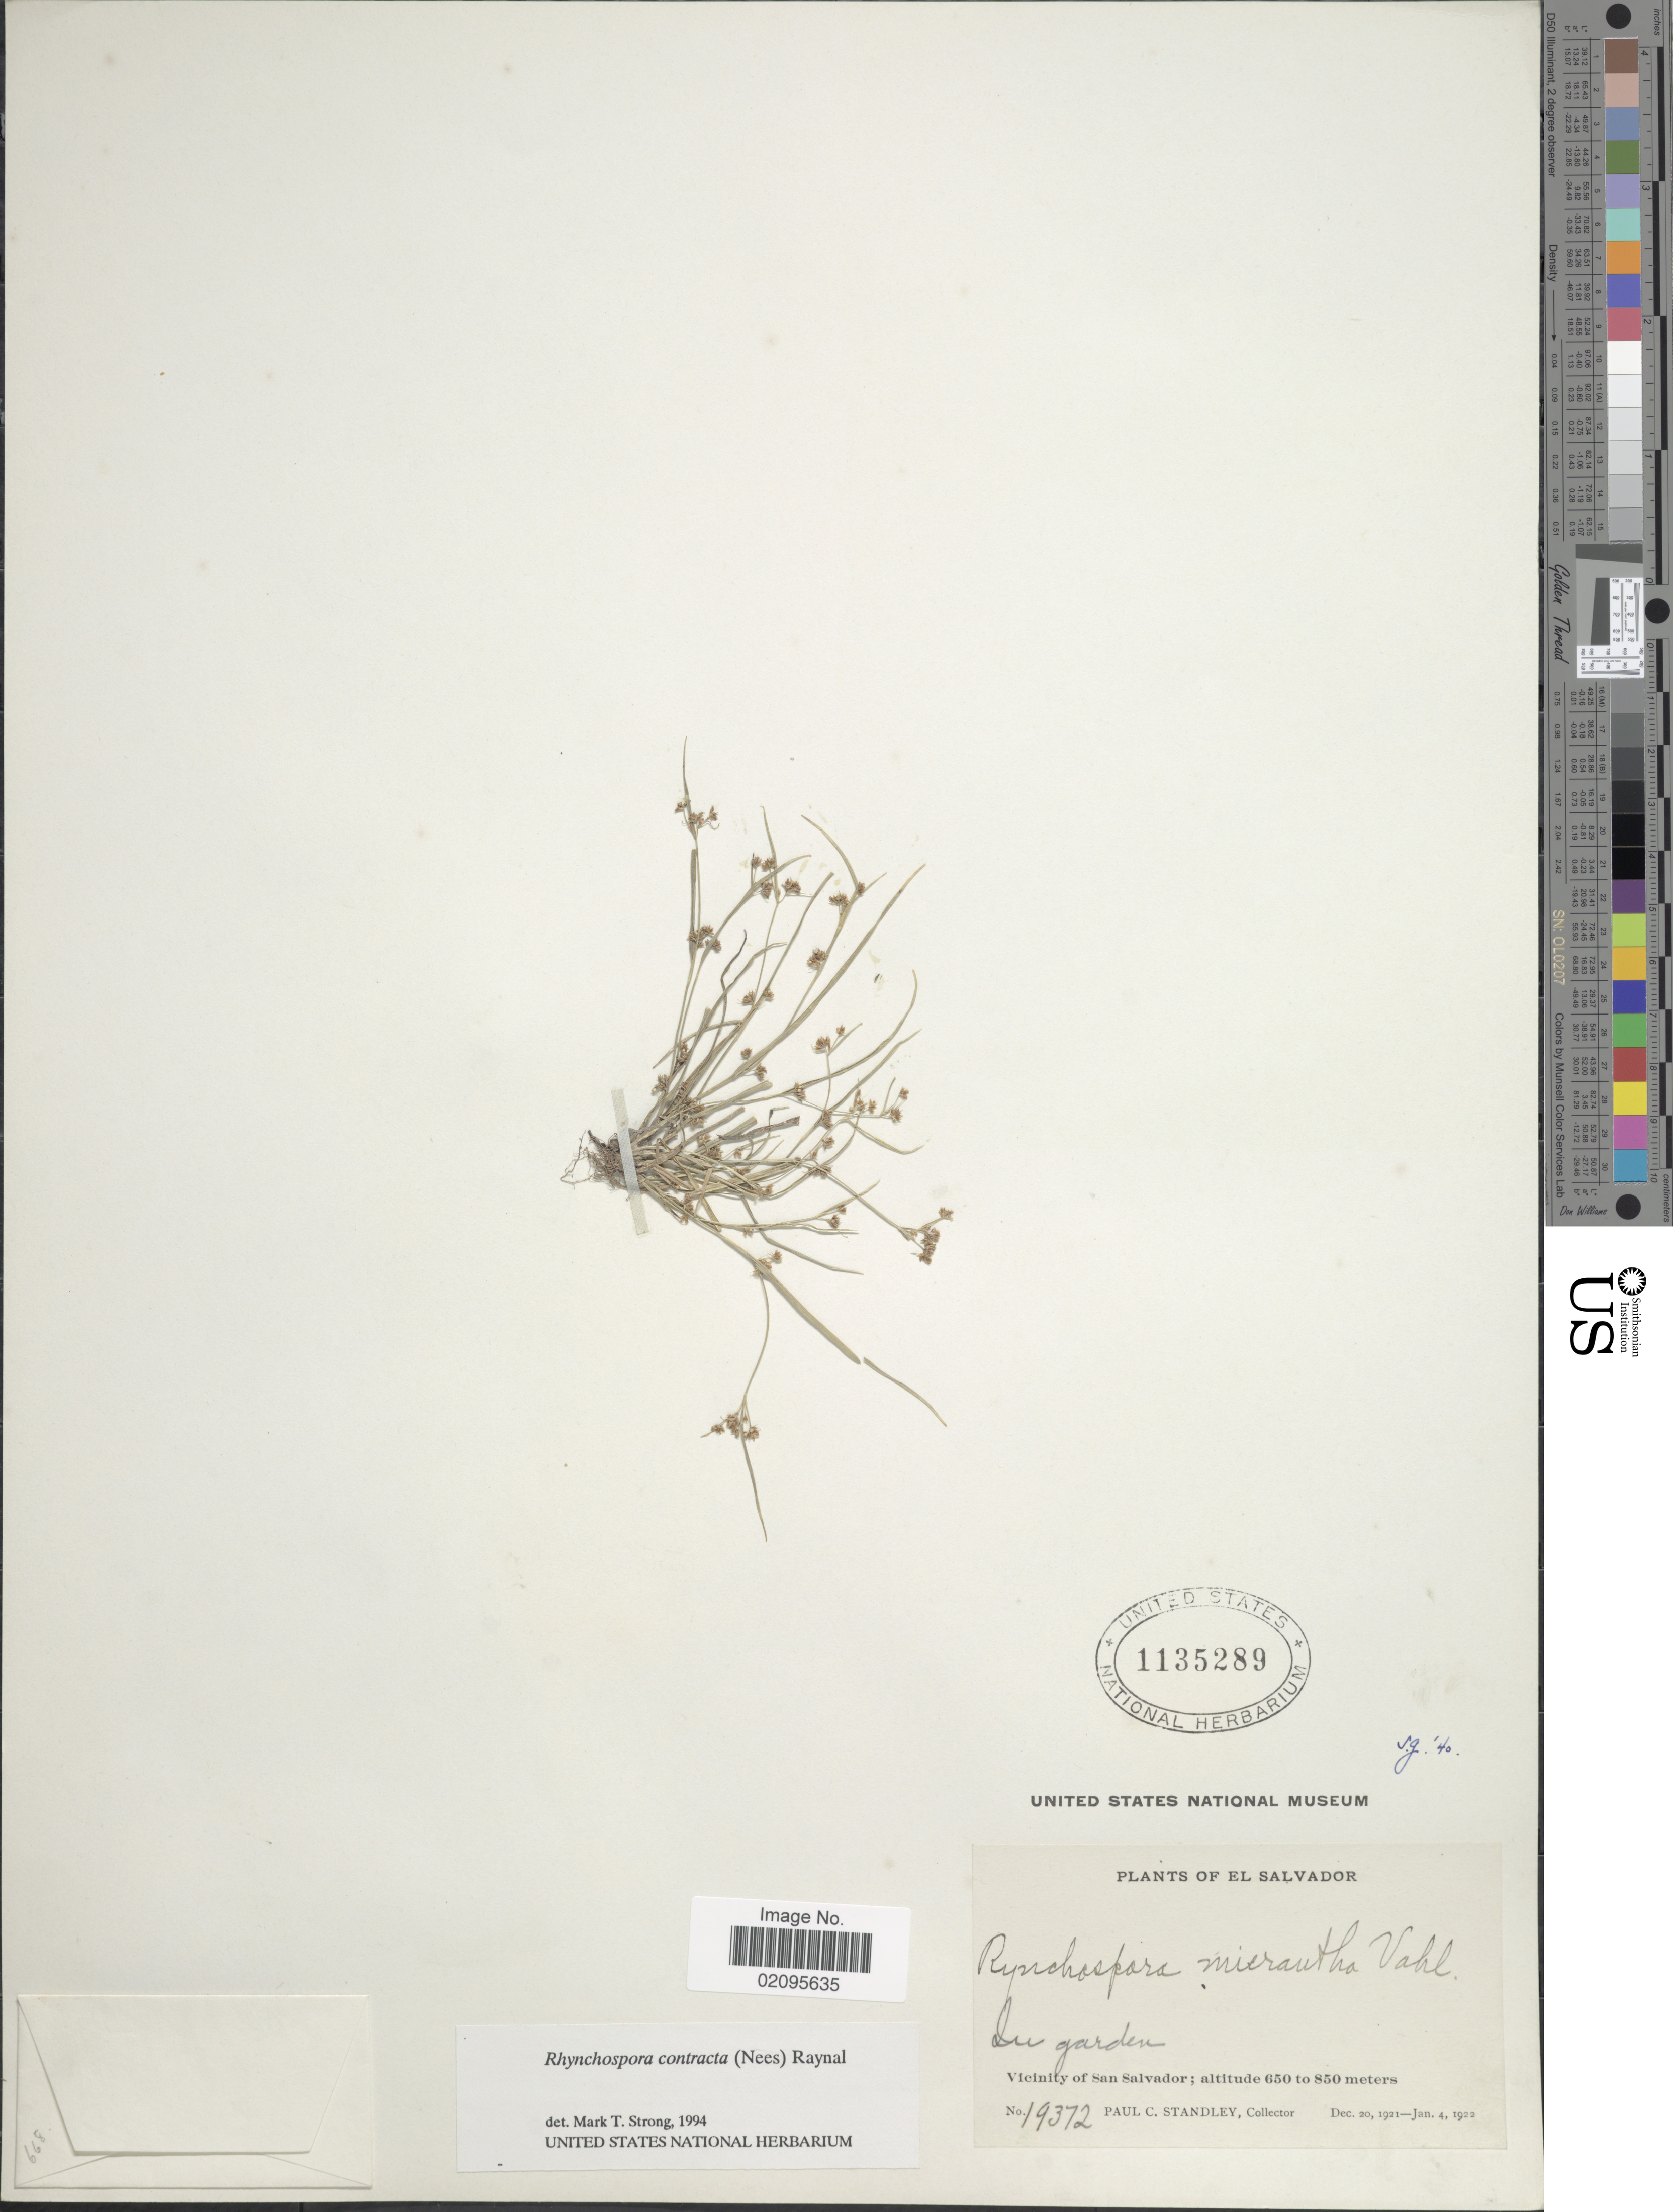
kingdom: Plantae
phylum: Tracheophyta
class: Liliopsida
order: Poales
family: Cyperaceae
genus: Rhynchospora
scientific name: Rhynchospora contracta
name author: (Nees) J. Raynal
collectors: P. C. Standley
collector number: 19372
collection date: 1921-12-20/1922-01-04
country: El Salvador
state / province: San Salvador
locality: In garden, Vicinity of San Salvador.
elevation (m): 650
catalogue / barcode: US 1135289